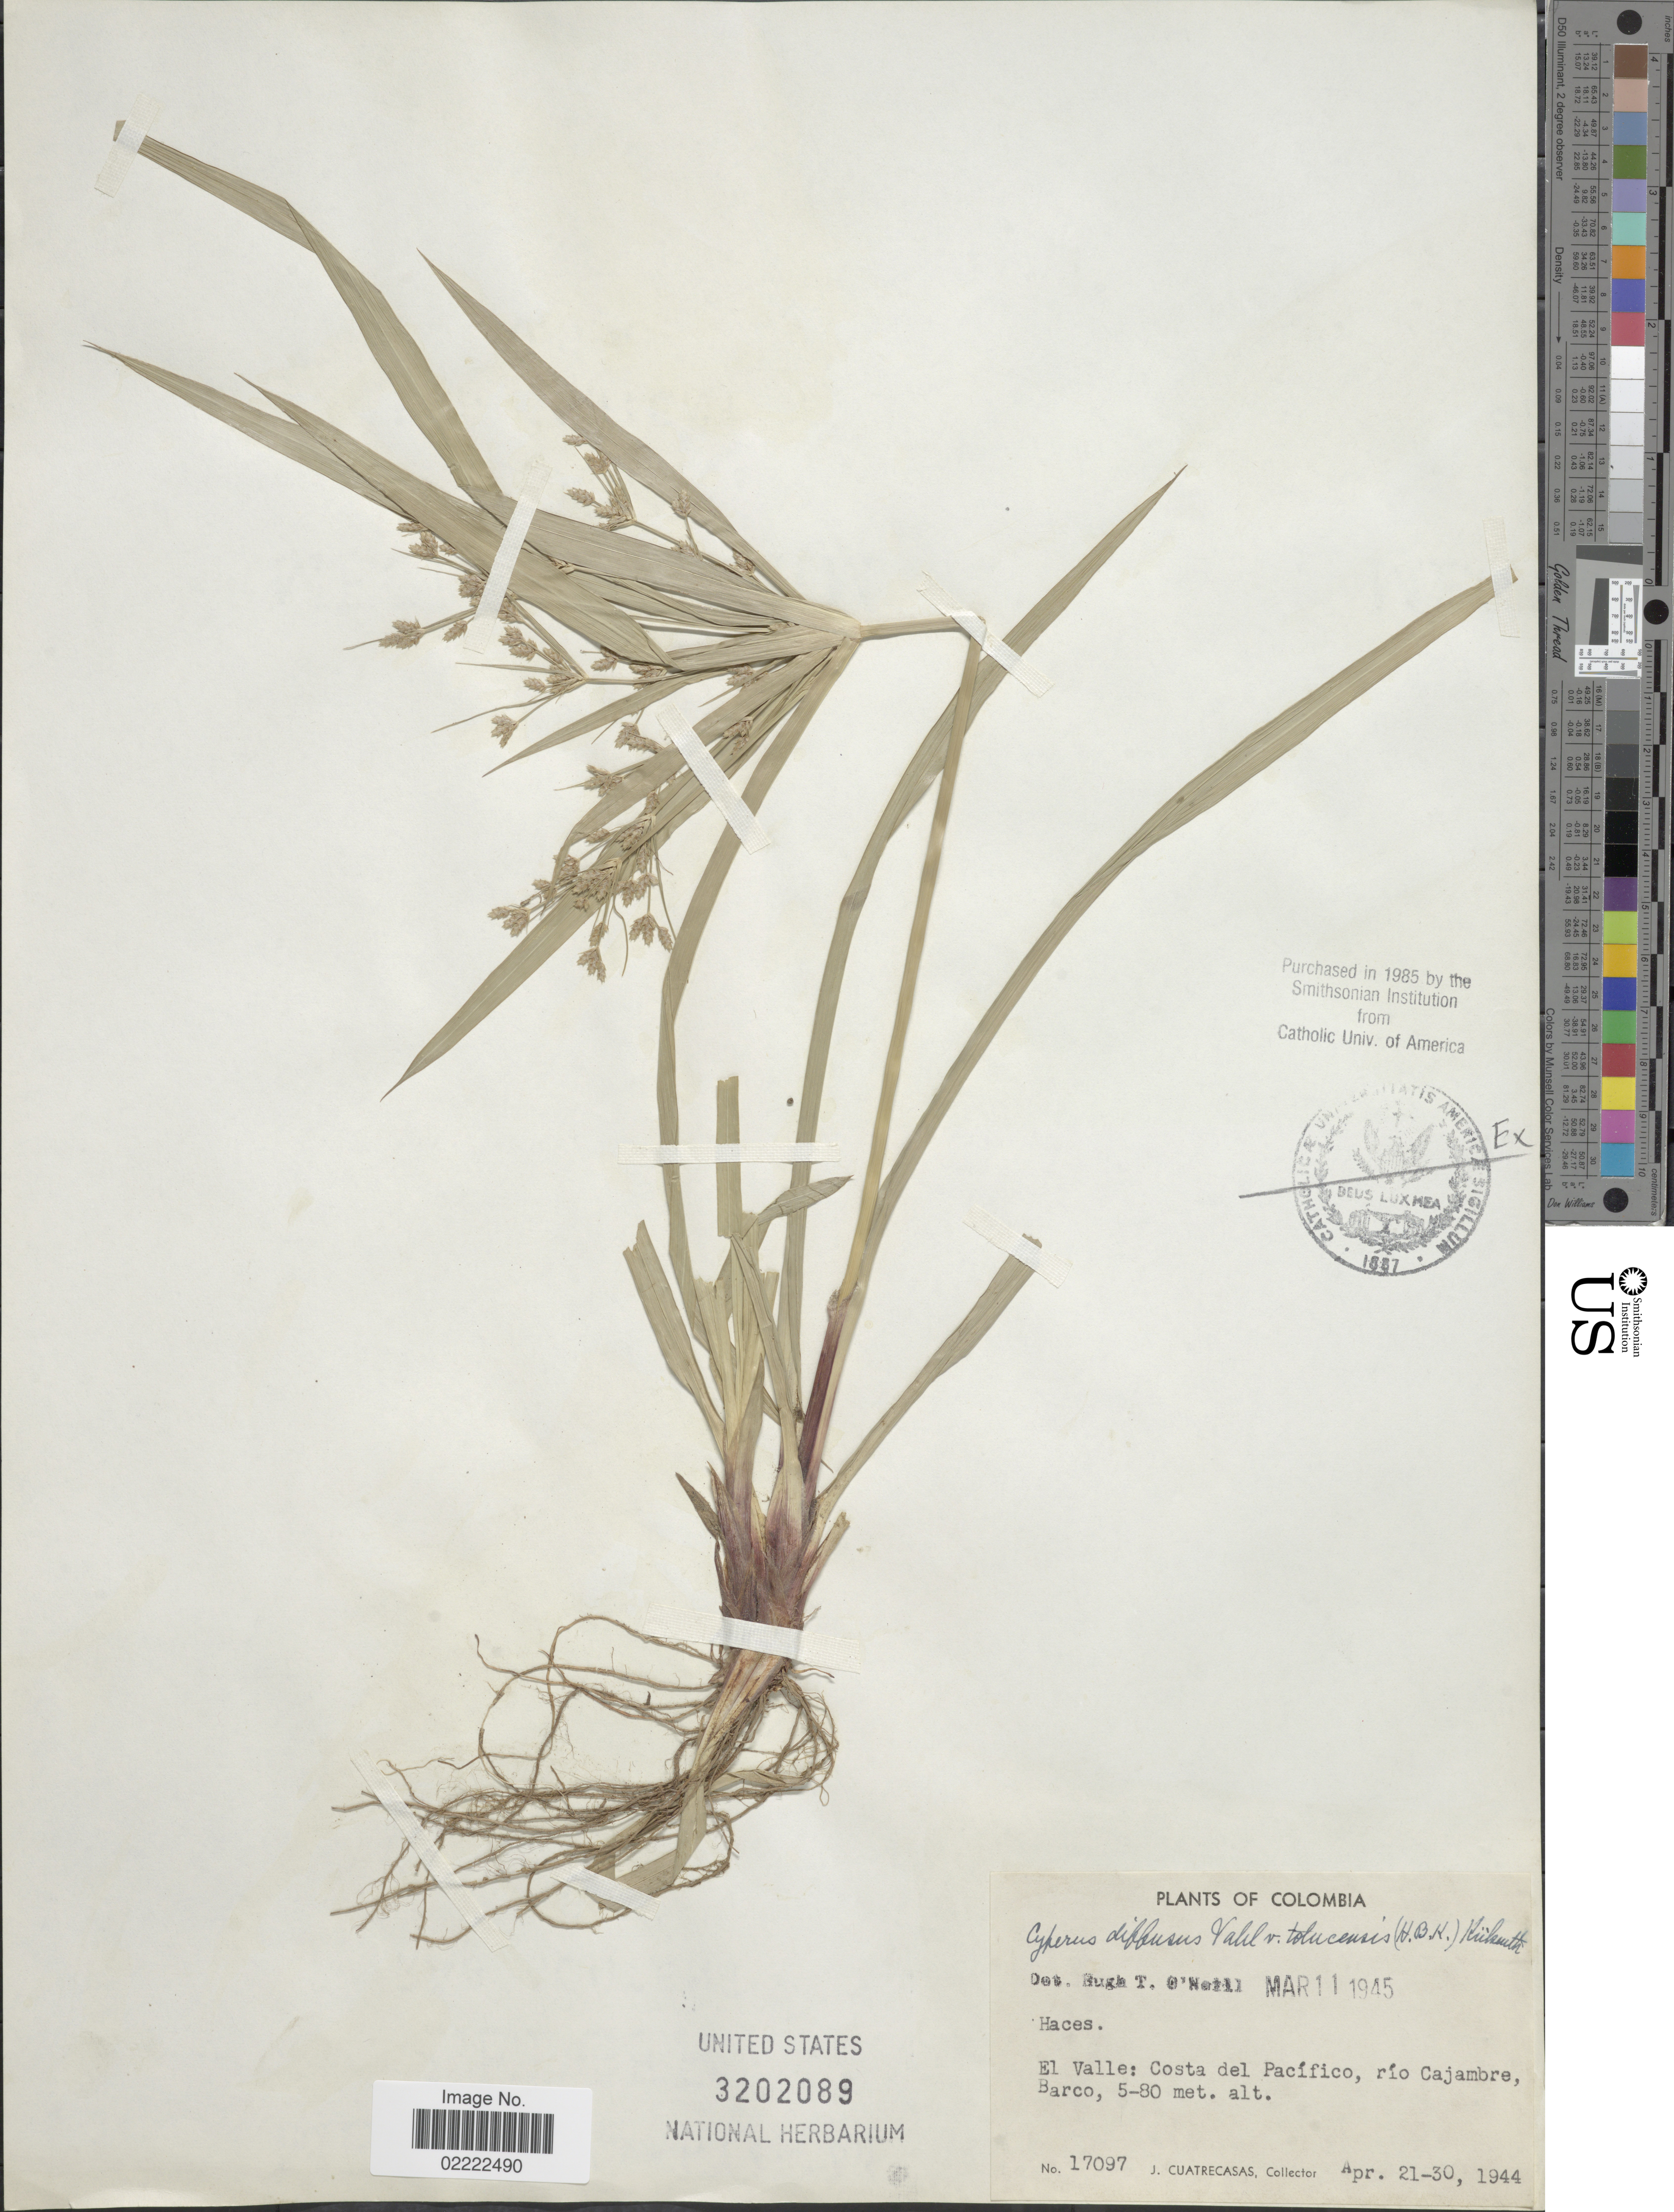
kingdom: Plantae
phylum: Tracheophyta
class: Liliopsida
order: Poales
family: Cyperaceae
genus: Cyperus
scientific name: Cyperus laxus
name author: Lam.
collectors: J. Cuatrecasas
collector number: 17097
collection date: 1944-04-21/1944-04-30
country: Colombia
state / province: Valle del Cauca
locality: El Valle: Costa del Pacifico, rio Cajambre Barco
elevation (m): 5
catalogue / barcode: US 3202089